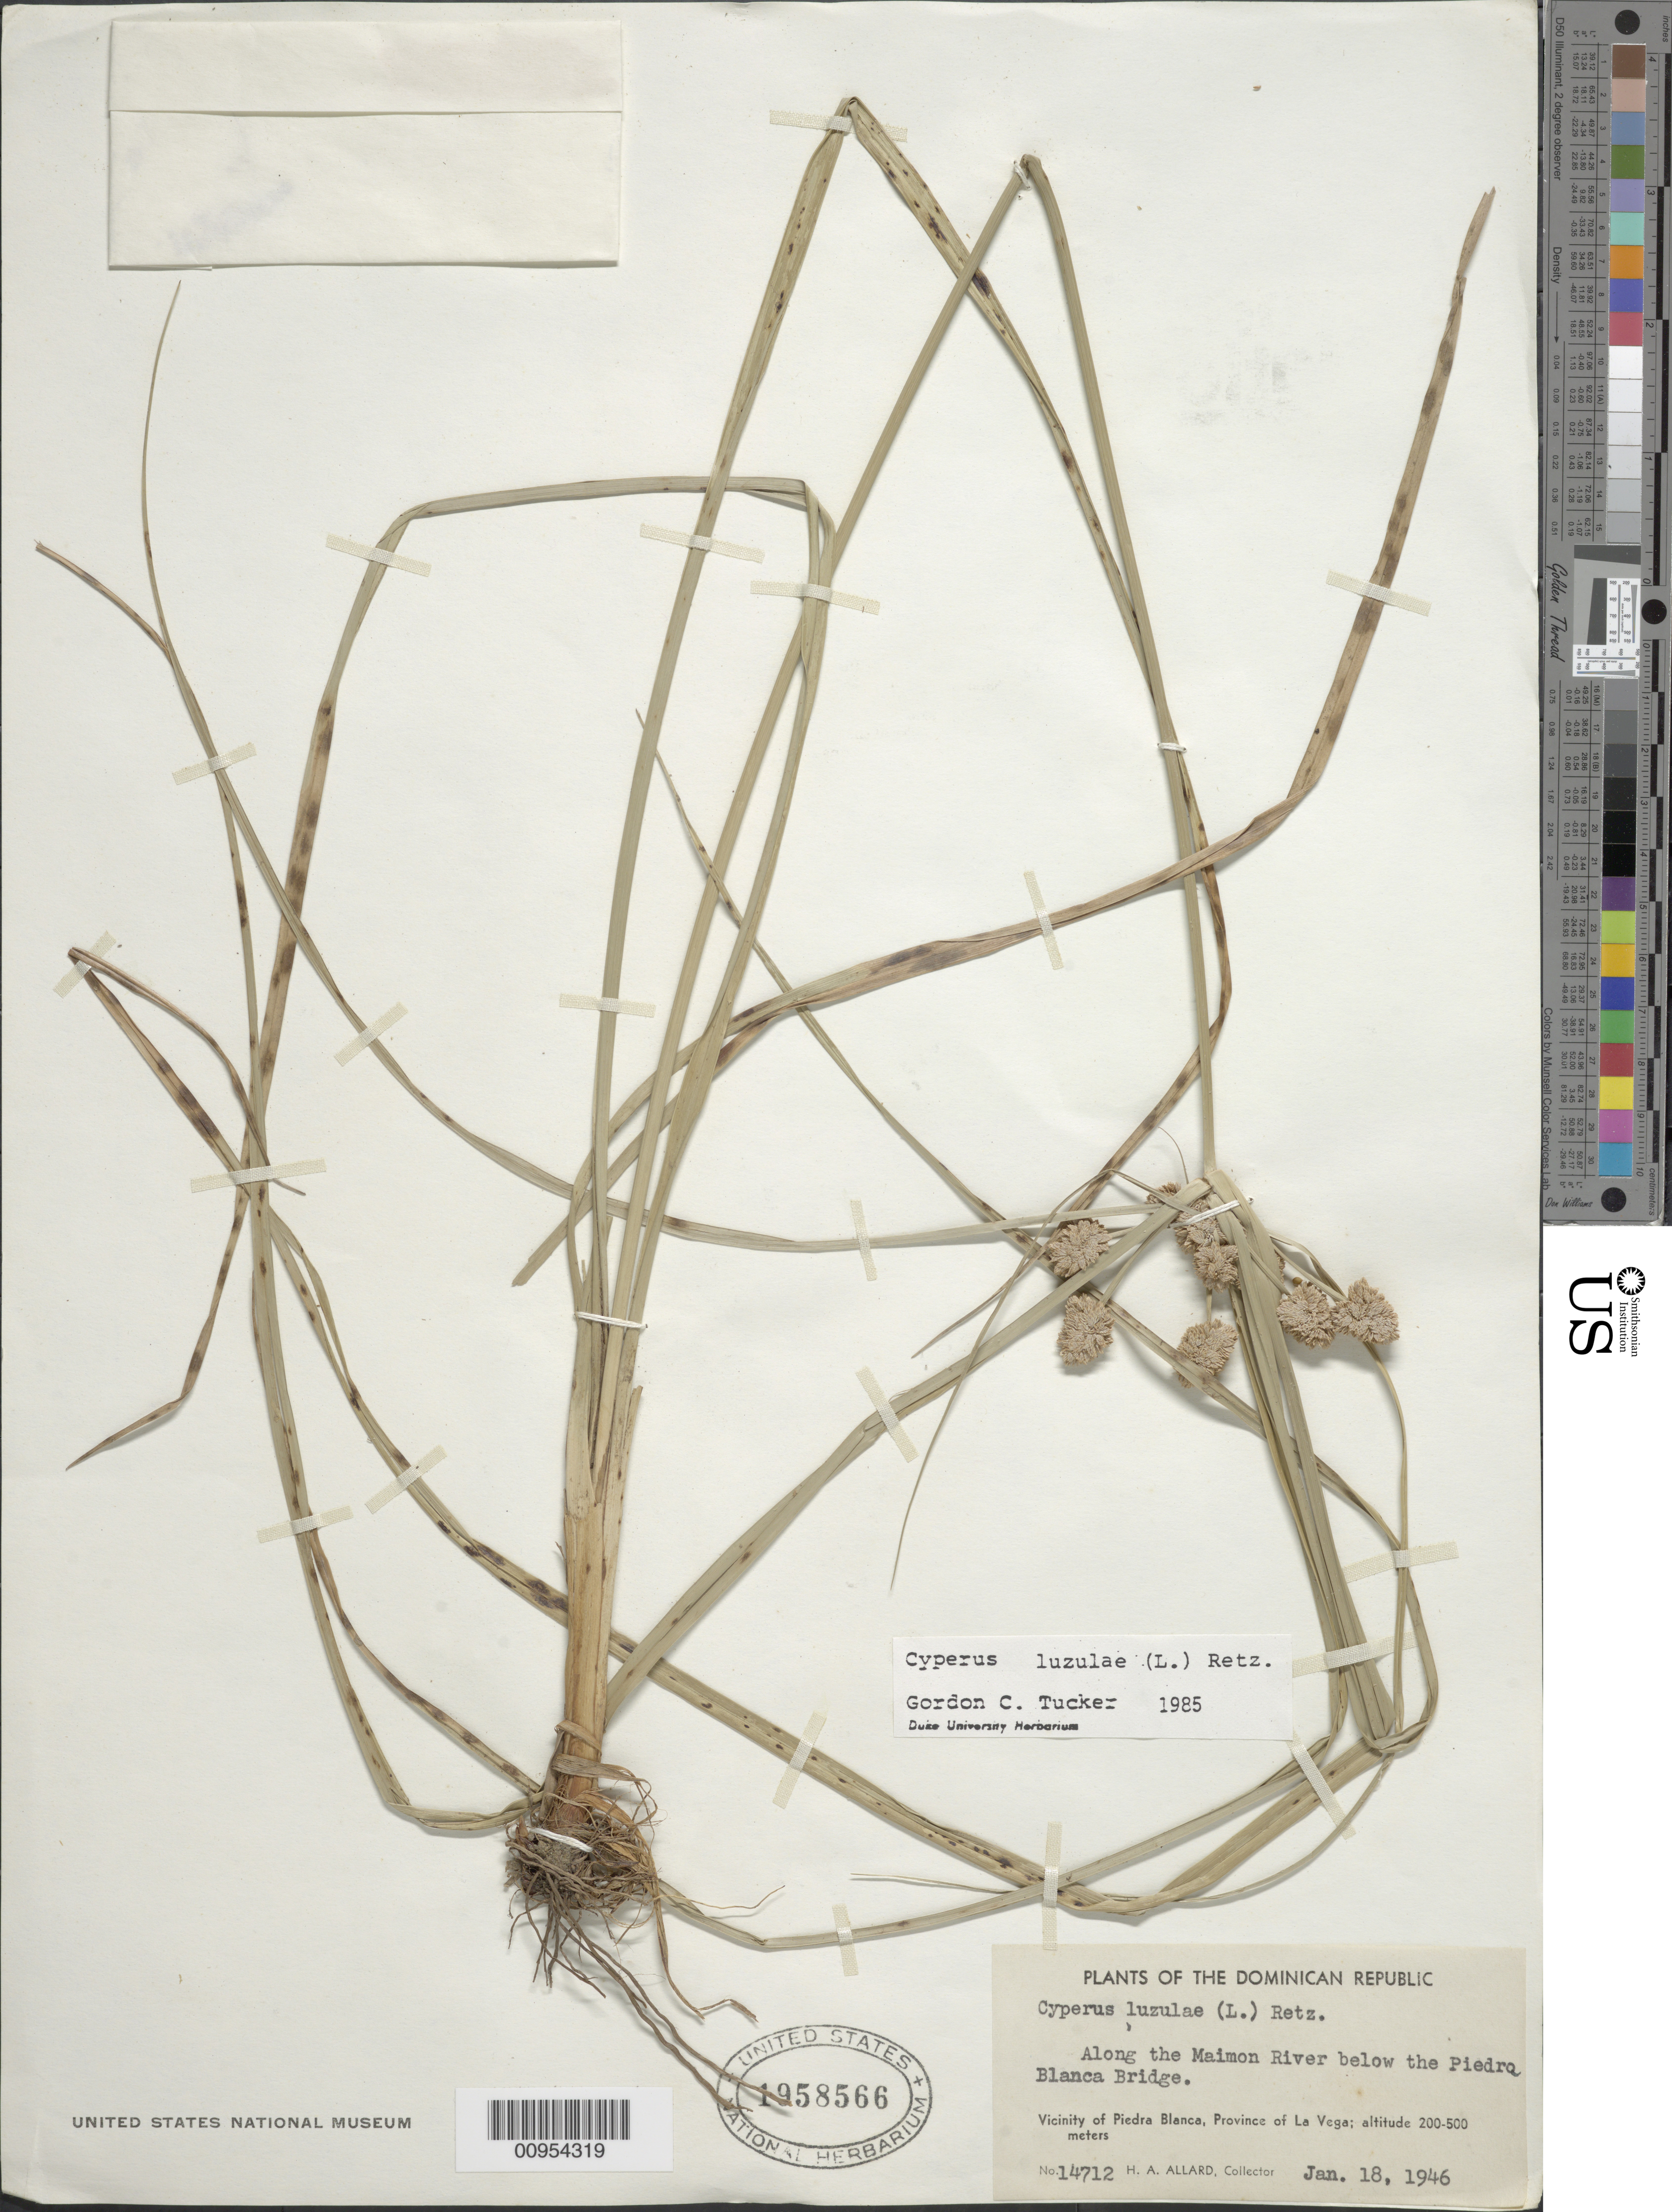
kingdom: Plantae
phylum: Tracheophyta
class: Liliopsida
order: Poales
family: Cyperaceae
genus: Cyperus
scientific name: Cyperus luzulae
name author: (L.) Rottb. ex Retz.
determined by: Tucker, G. C.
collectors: H. A. Allard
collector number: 14712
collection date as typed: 18 Jan 1946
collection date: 1946-01-18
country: Dominican Republic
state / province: La Vega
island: Hispaniola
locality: Vicinity of Piedra Blanca, along the Maimon River below Piedra Blanca Bridge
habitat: Along the river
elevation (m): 200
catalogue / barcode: US 1958566